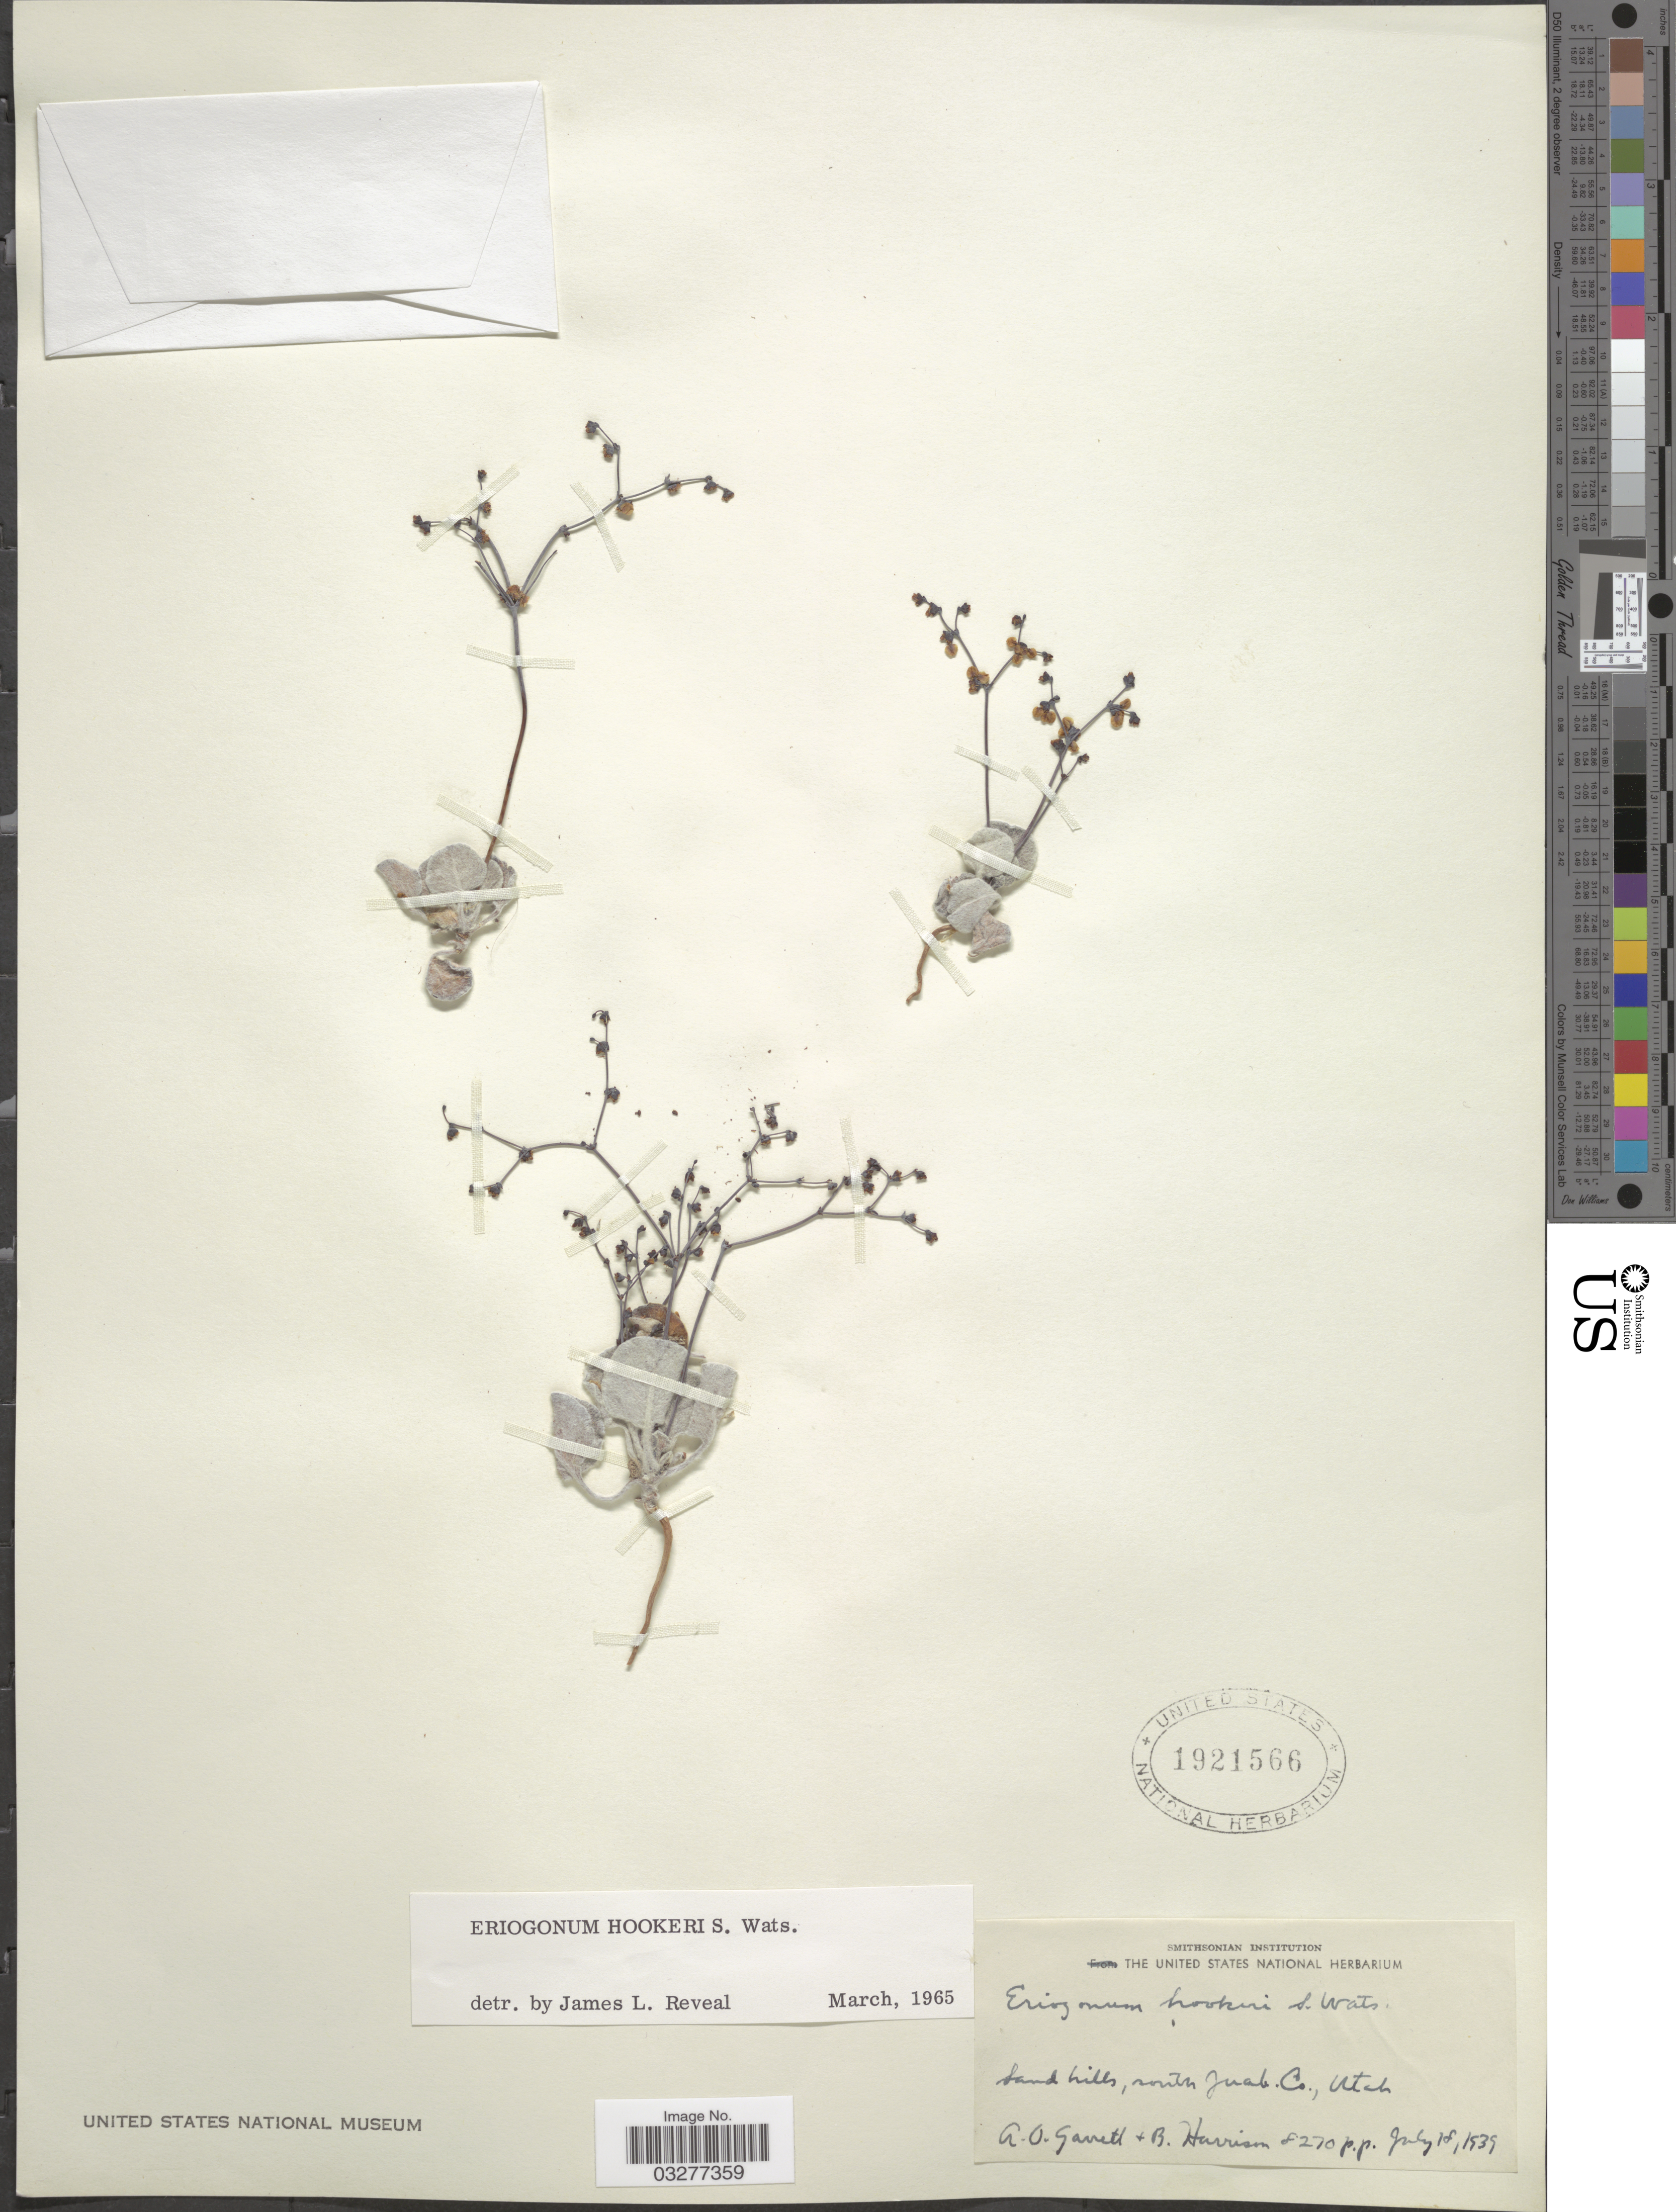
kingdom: Plantae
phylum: Tracheophyta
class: Magnoliopsida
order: Caryophyllales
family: Polygonaceae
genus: Eriogonum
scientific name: Eriogonum hookeri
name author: S. Watson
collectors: A. O. Garrett & B. Harrison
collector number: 8270p.p.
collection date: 1939-07-18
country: United States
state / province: Utah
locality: Sand hills, south Juab. Co.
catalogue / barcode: US 1921566